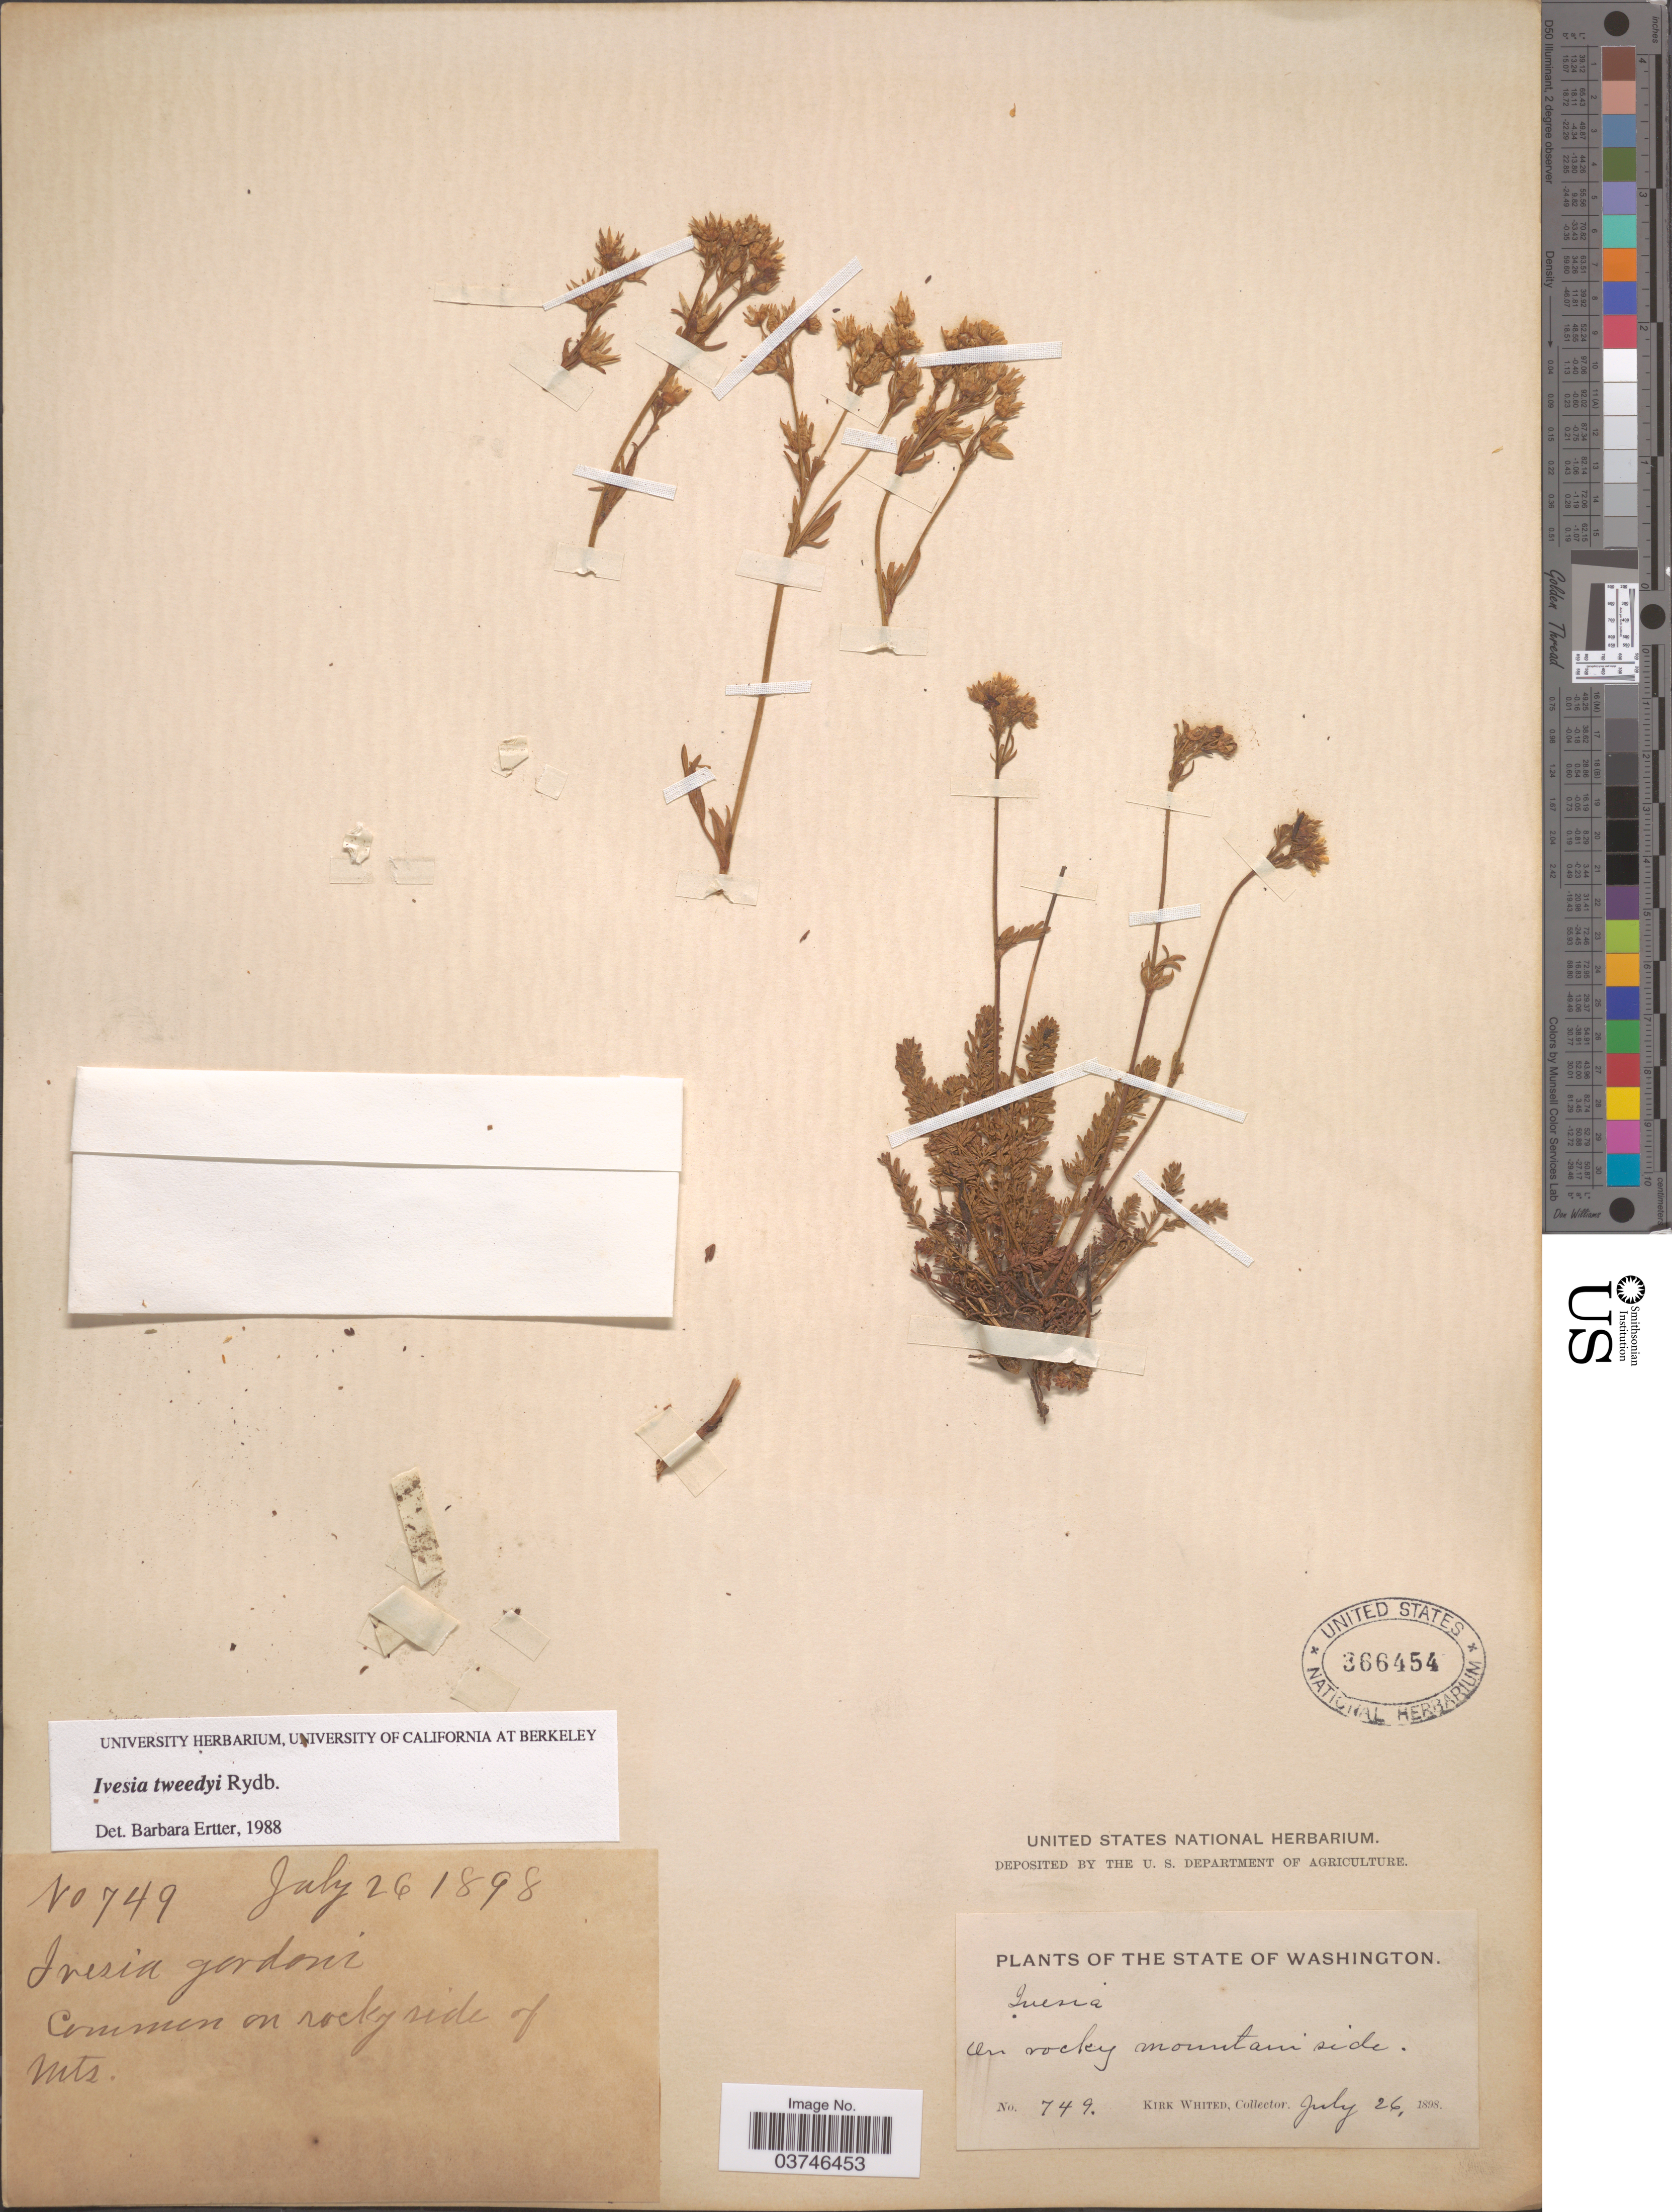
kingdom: Plantae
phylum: Tracheophyta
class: Magnoliopsida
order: Rosales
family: Rosaceae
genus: Potentilla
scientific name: Potentilla tweedyi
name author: (Rydb.) J.T. Howell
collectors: K. Whited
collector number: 749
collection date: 1898-07-26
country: United States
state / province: Washington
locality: On rocky mountain side.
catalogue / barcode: US 366454